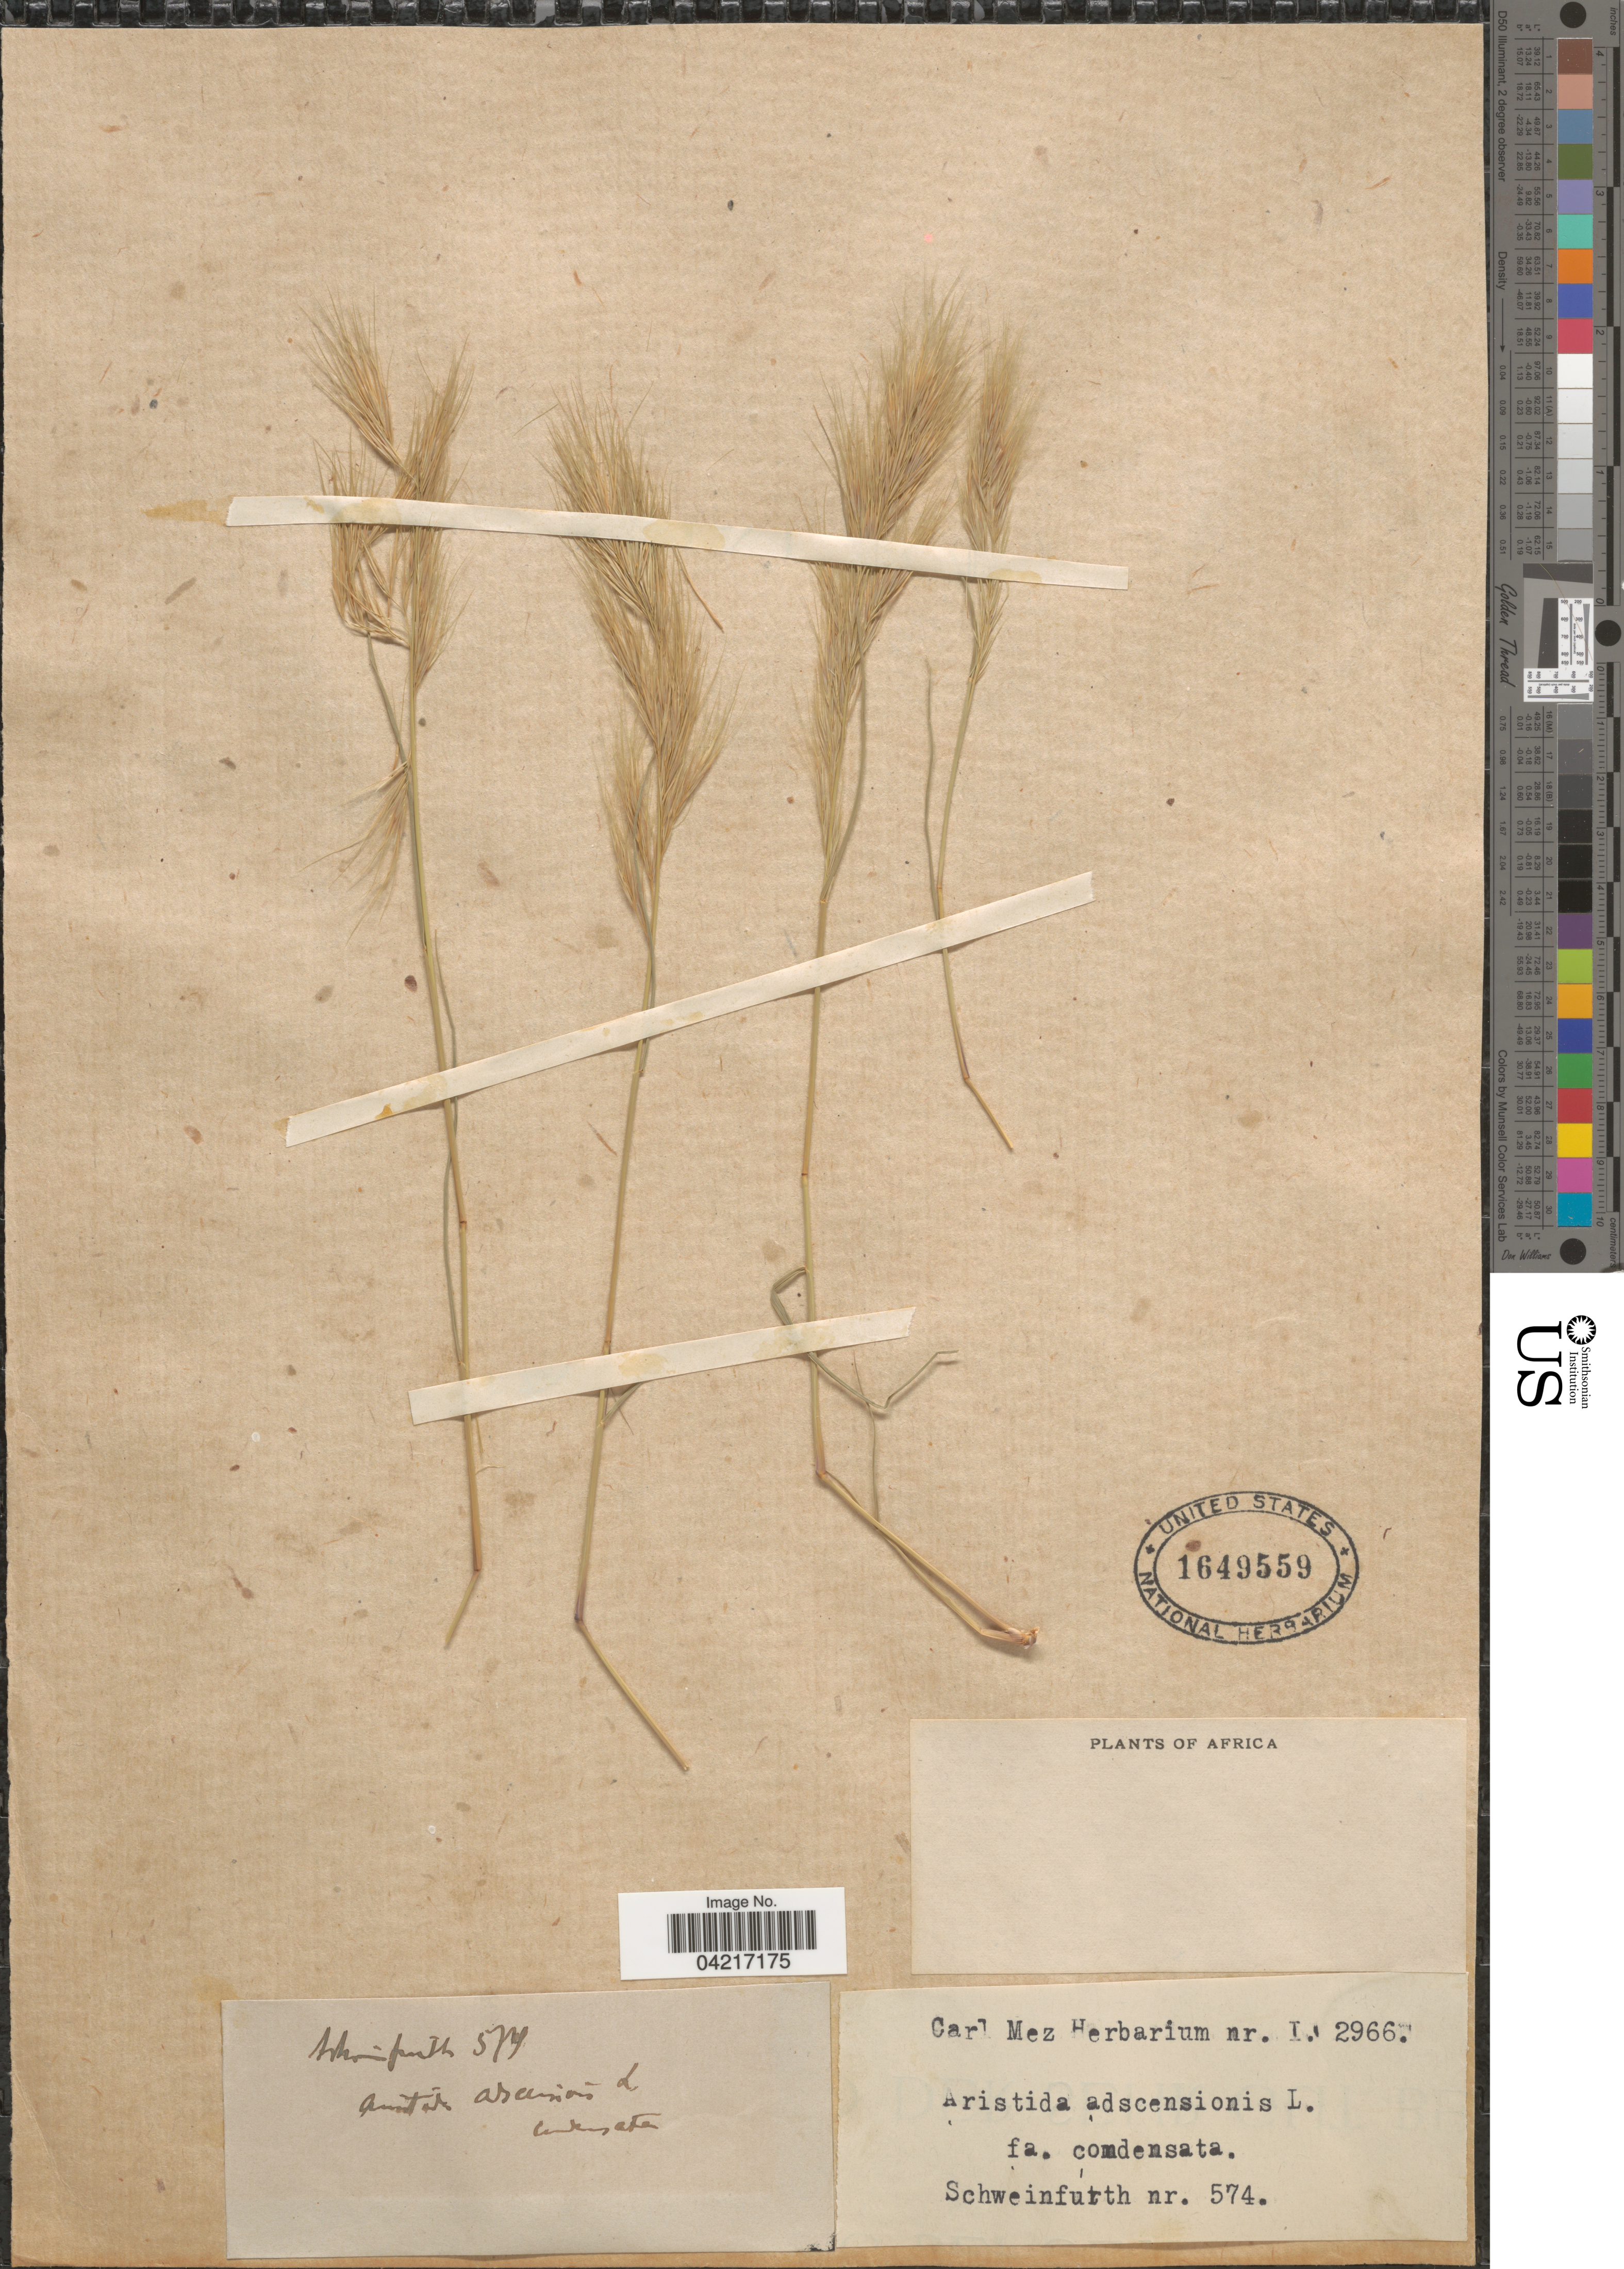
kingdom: Plantae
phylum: Tracheophyta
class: Liliopsida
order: Poales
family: Poaceae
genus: Aristida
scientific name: Aristida adscensionis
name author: L.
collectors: Schweinfurth, --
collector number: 574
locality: Africa.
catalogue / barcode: US 1649559